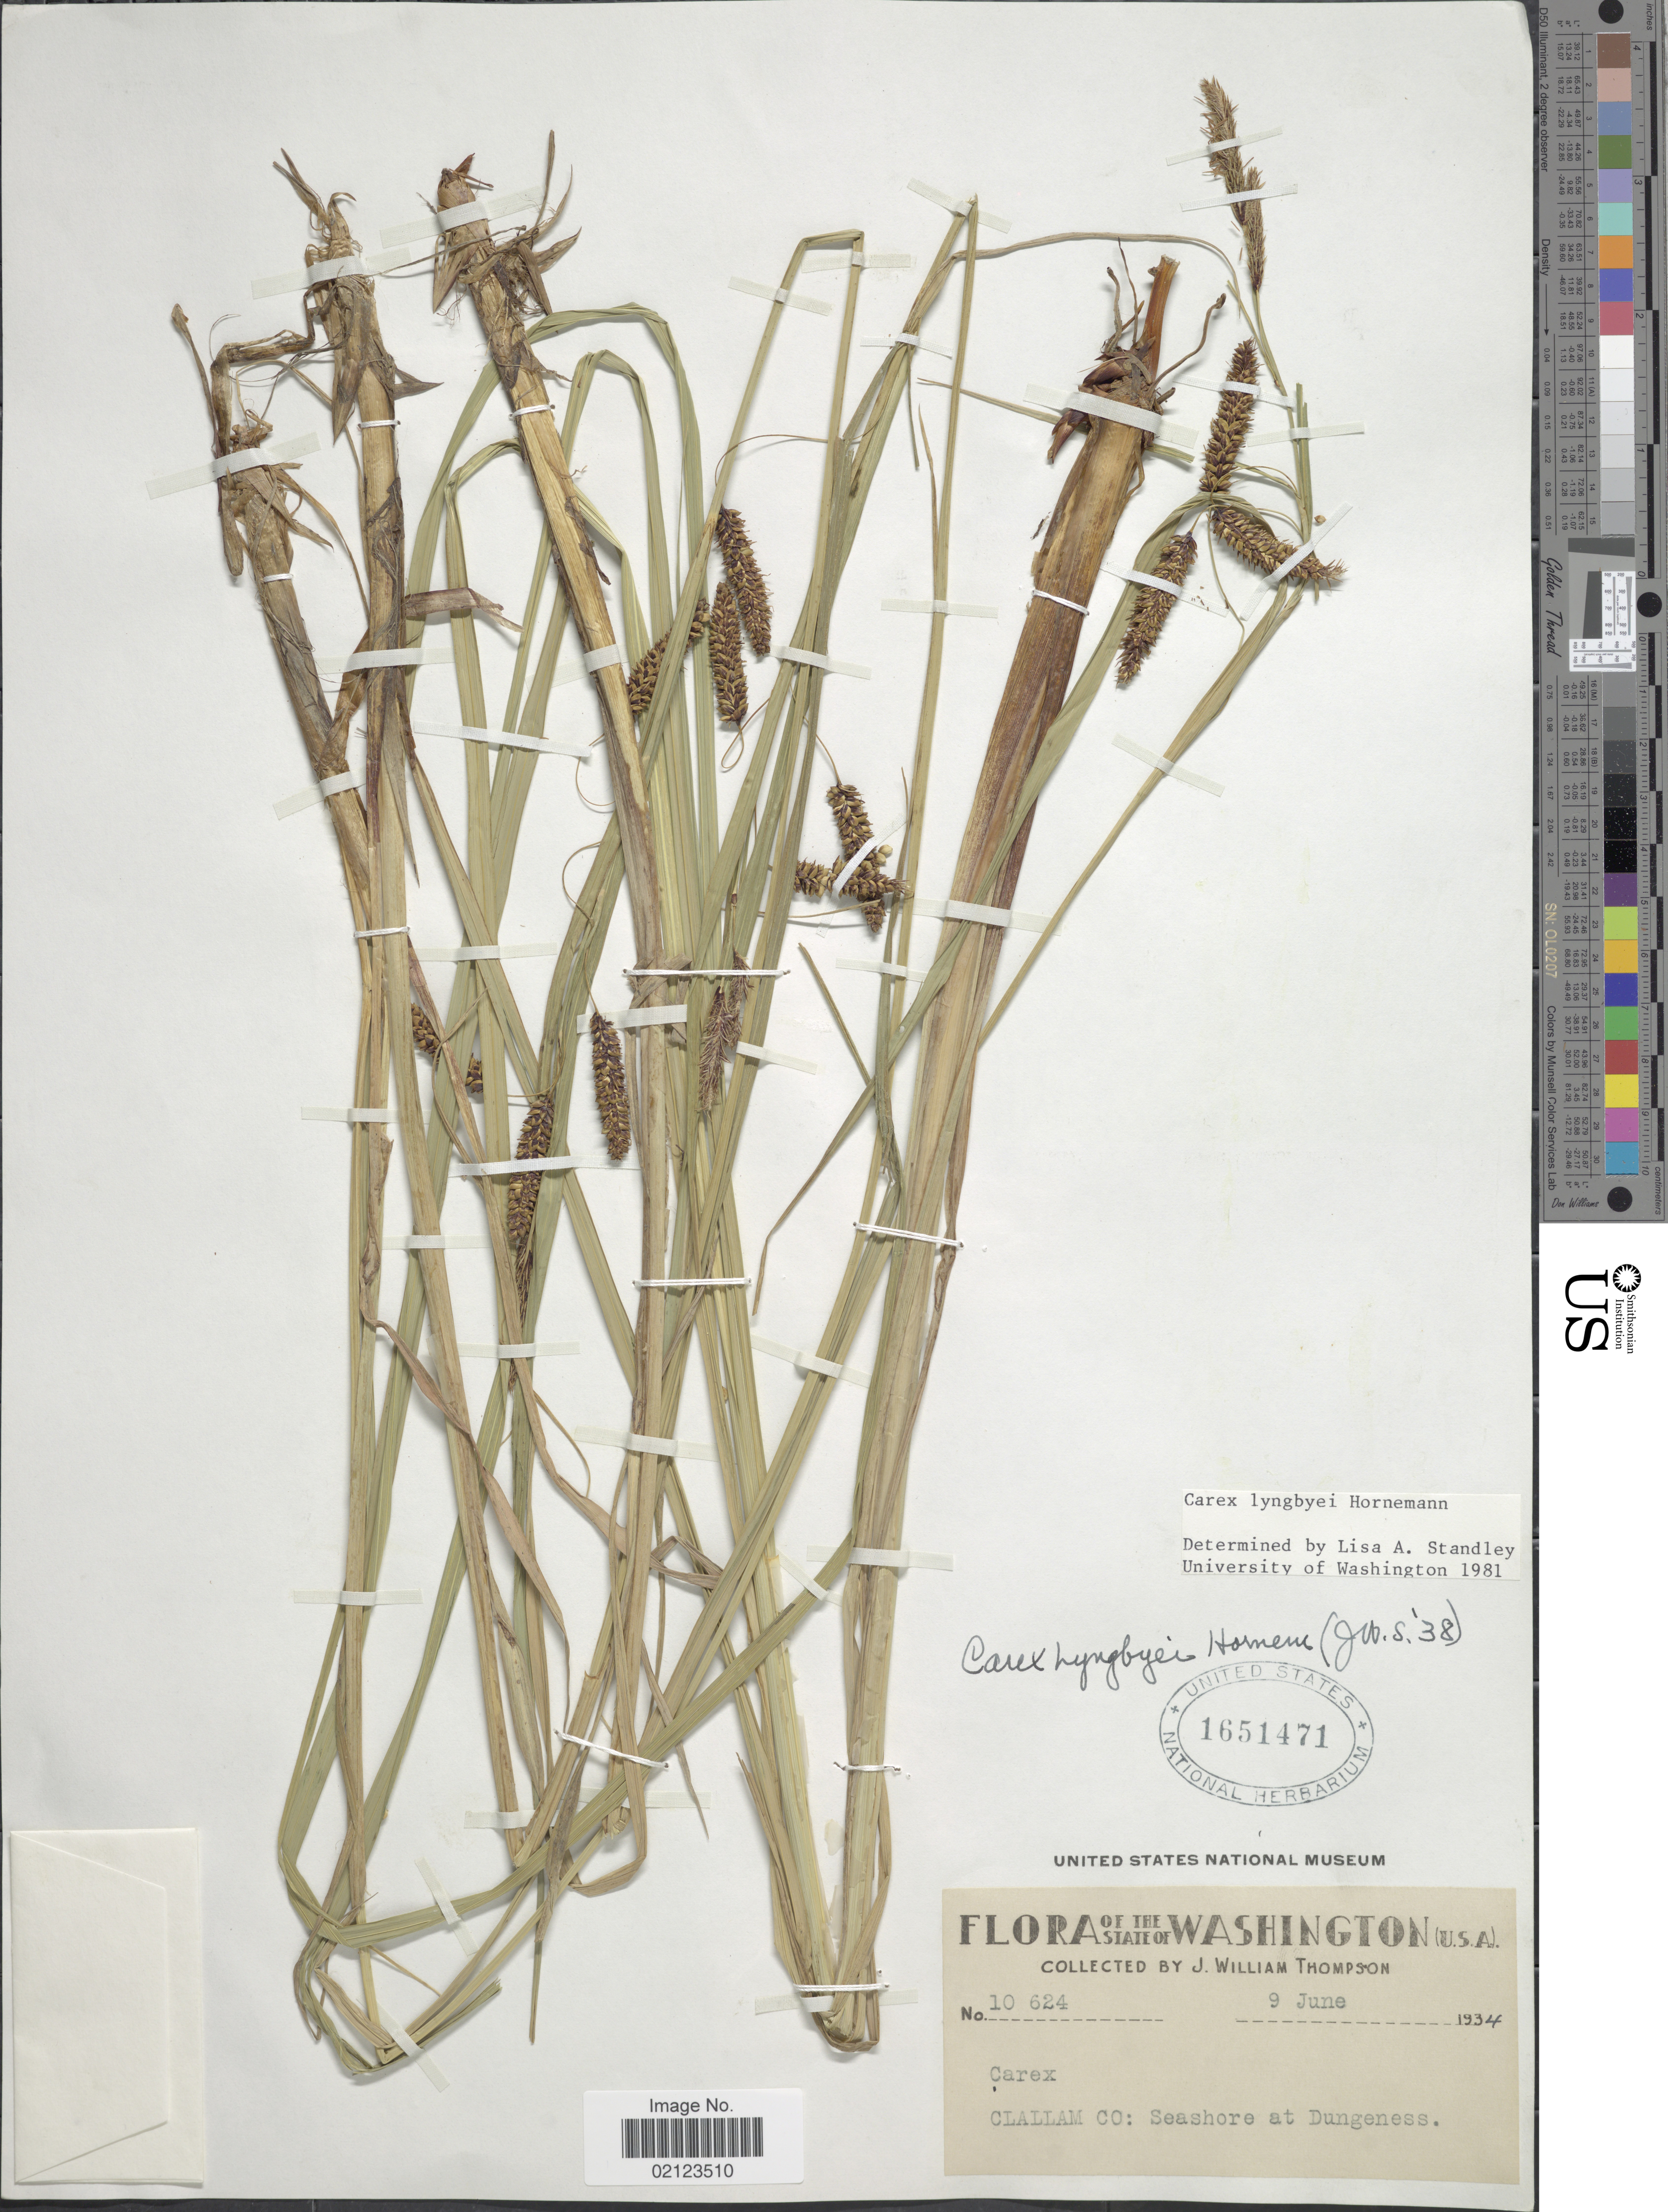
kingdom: Plantae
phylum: Tracheophyta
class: Liliopsida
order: Poales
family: Cyperaceae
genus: Carex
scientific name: Carex lyngbyei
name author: Hornem.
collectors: J. W. Thompson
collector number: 10624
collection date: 1934-06-09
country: United States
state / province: Washington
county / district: Clallam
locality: Clallam Co: Seashore at Dungeness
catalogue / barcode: US 1651471